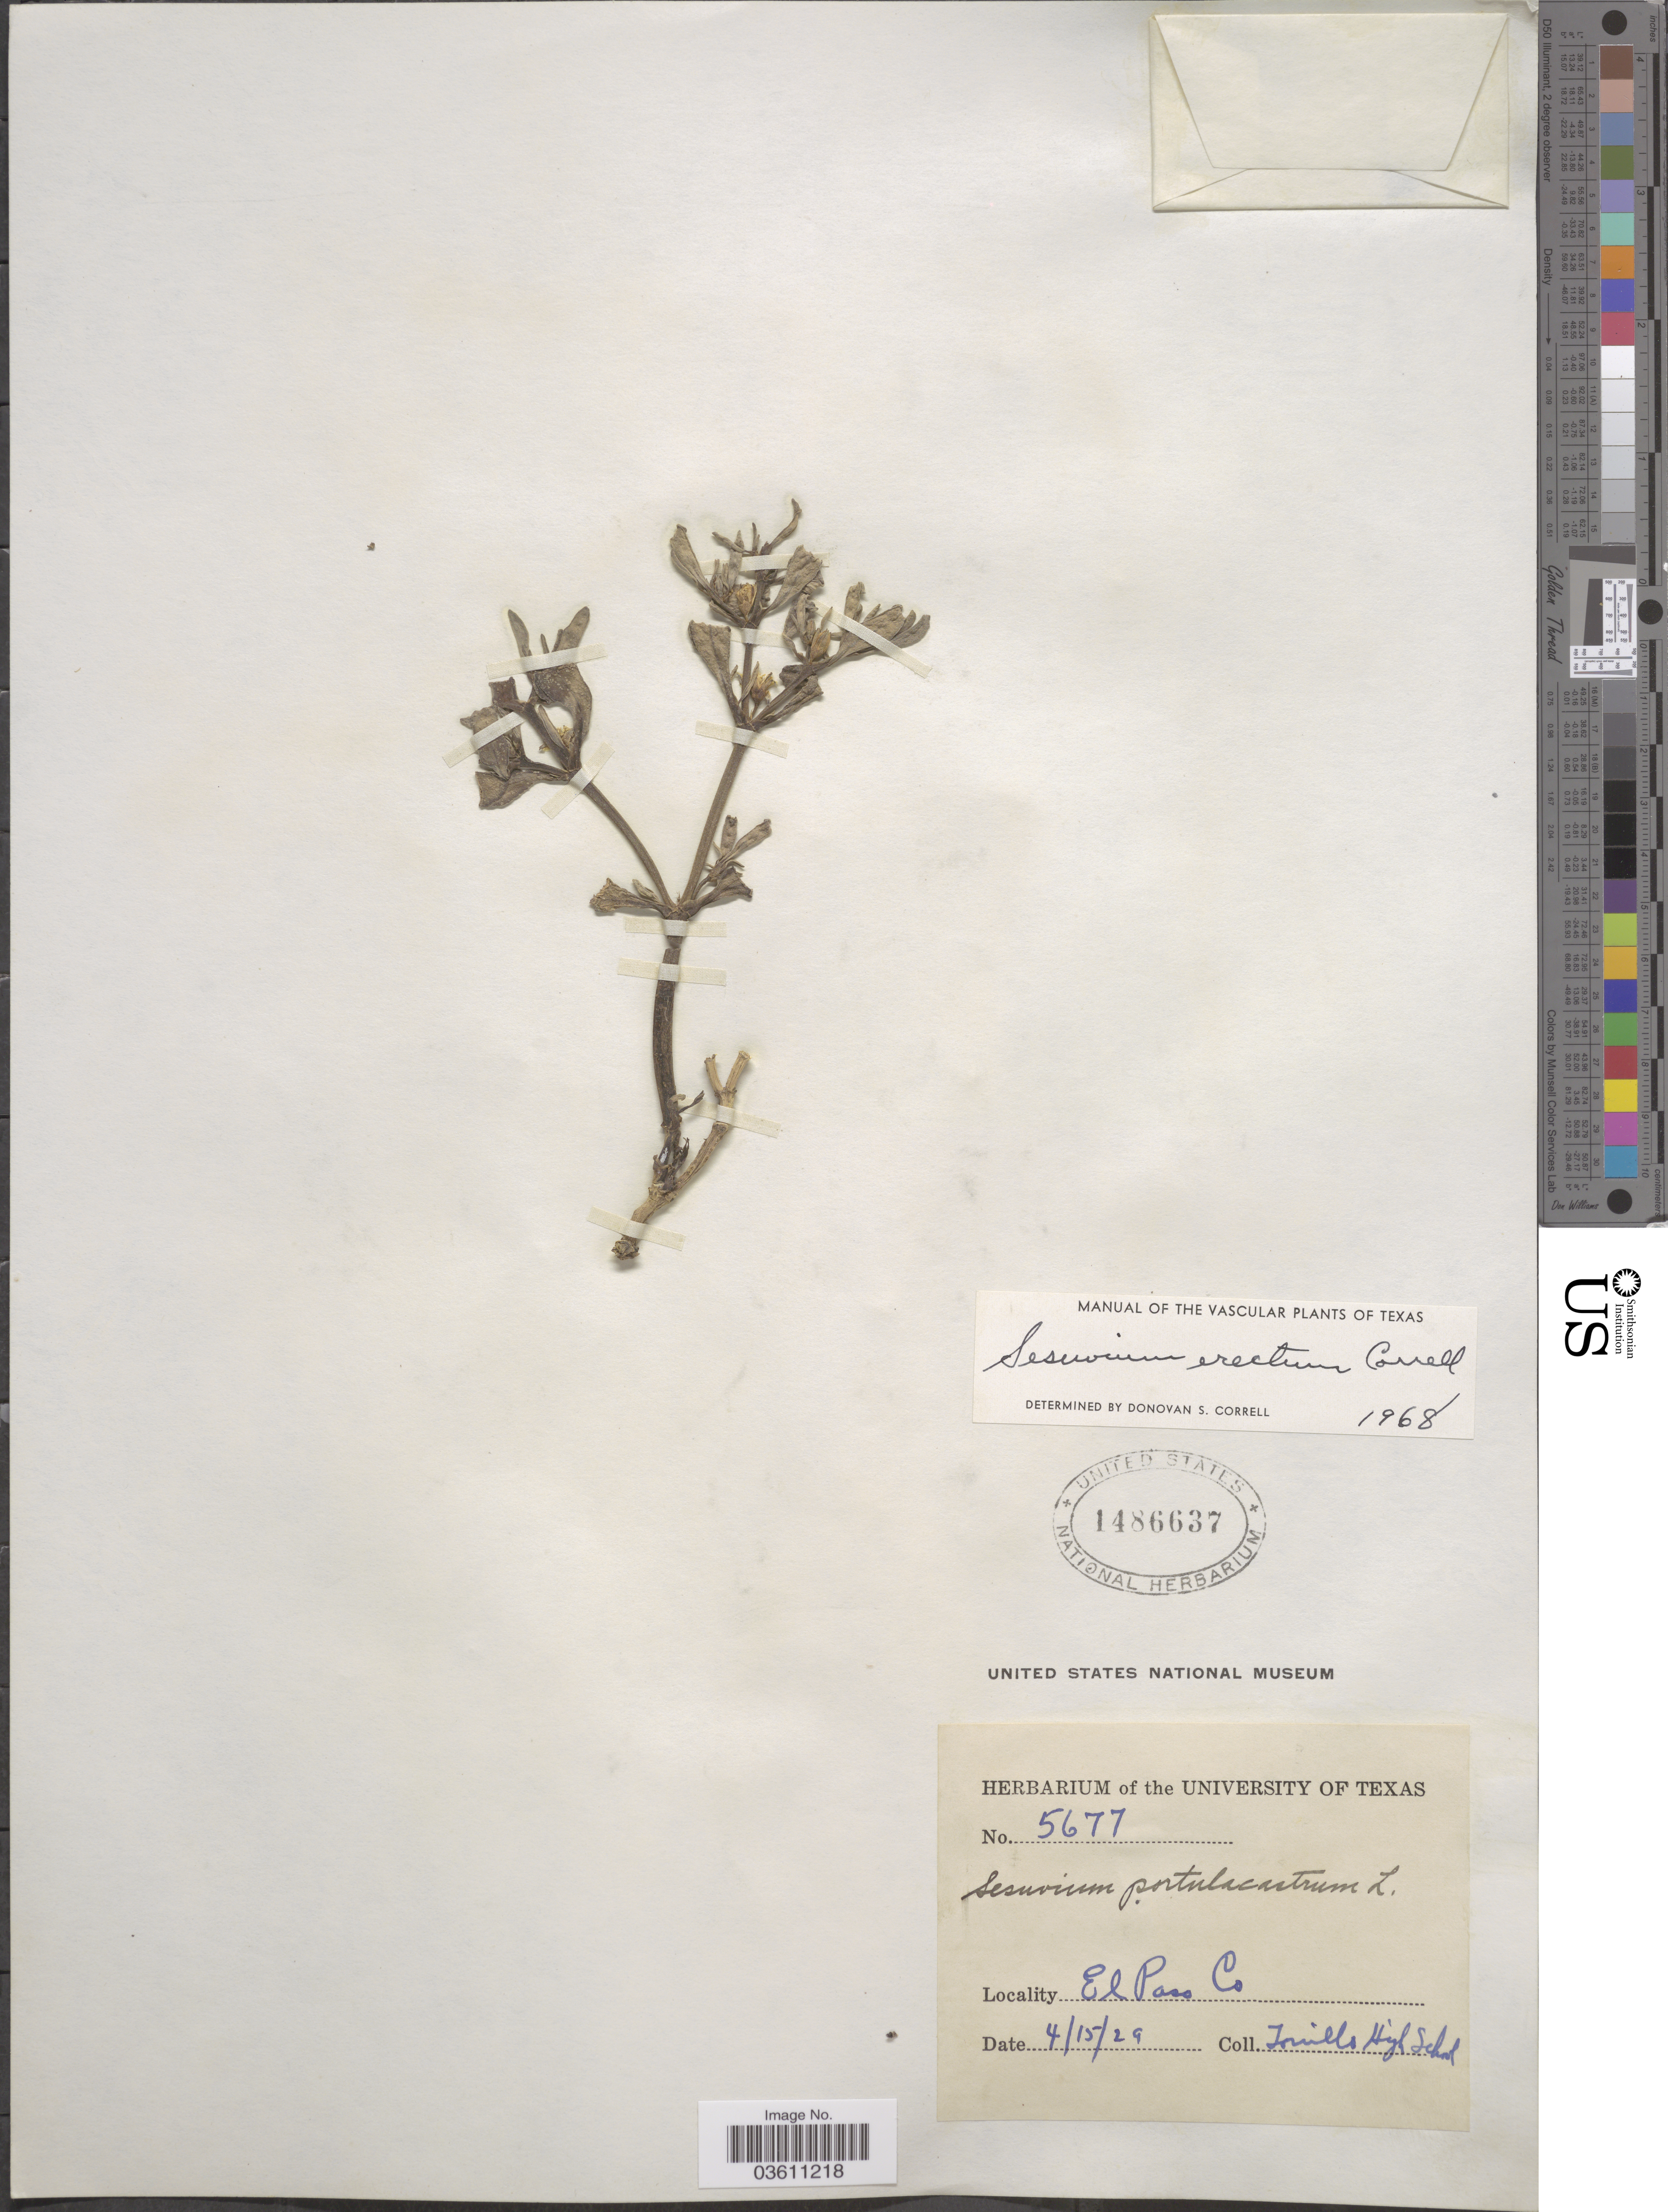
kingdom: Plantae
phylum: Tracheophyta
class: Magnoliopsida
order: Caryophyllales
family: Aizoaceae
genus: Sesuvium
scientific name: Sesuvium revolutifolium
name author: Ortega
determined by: Strong, Mark T., (BOT), Smithsonian Institution - National Museum of Natural History (UNITED STATES)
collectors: Tormillo High School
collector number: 5677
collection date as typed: Transcribed d/m/y: 15/4/29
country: United States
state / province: Texas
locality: El Paso Co.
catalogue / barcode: US 1486637